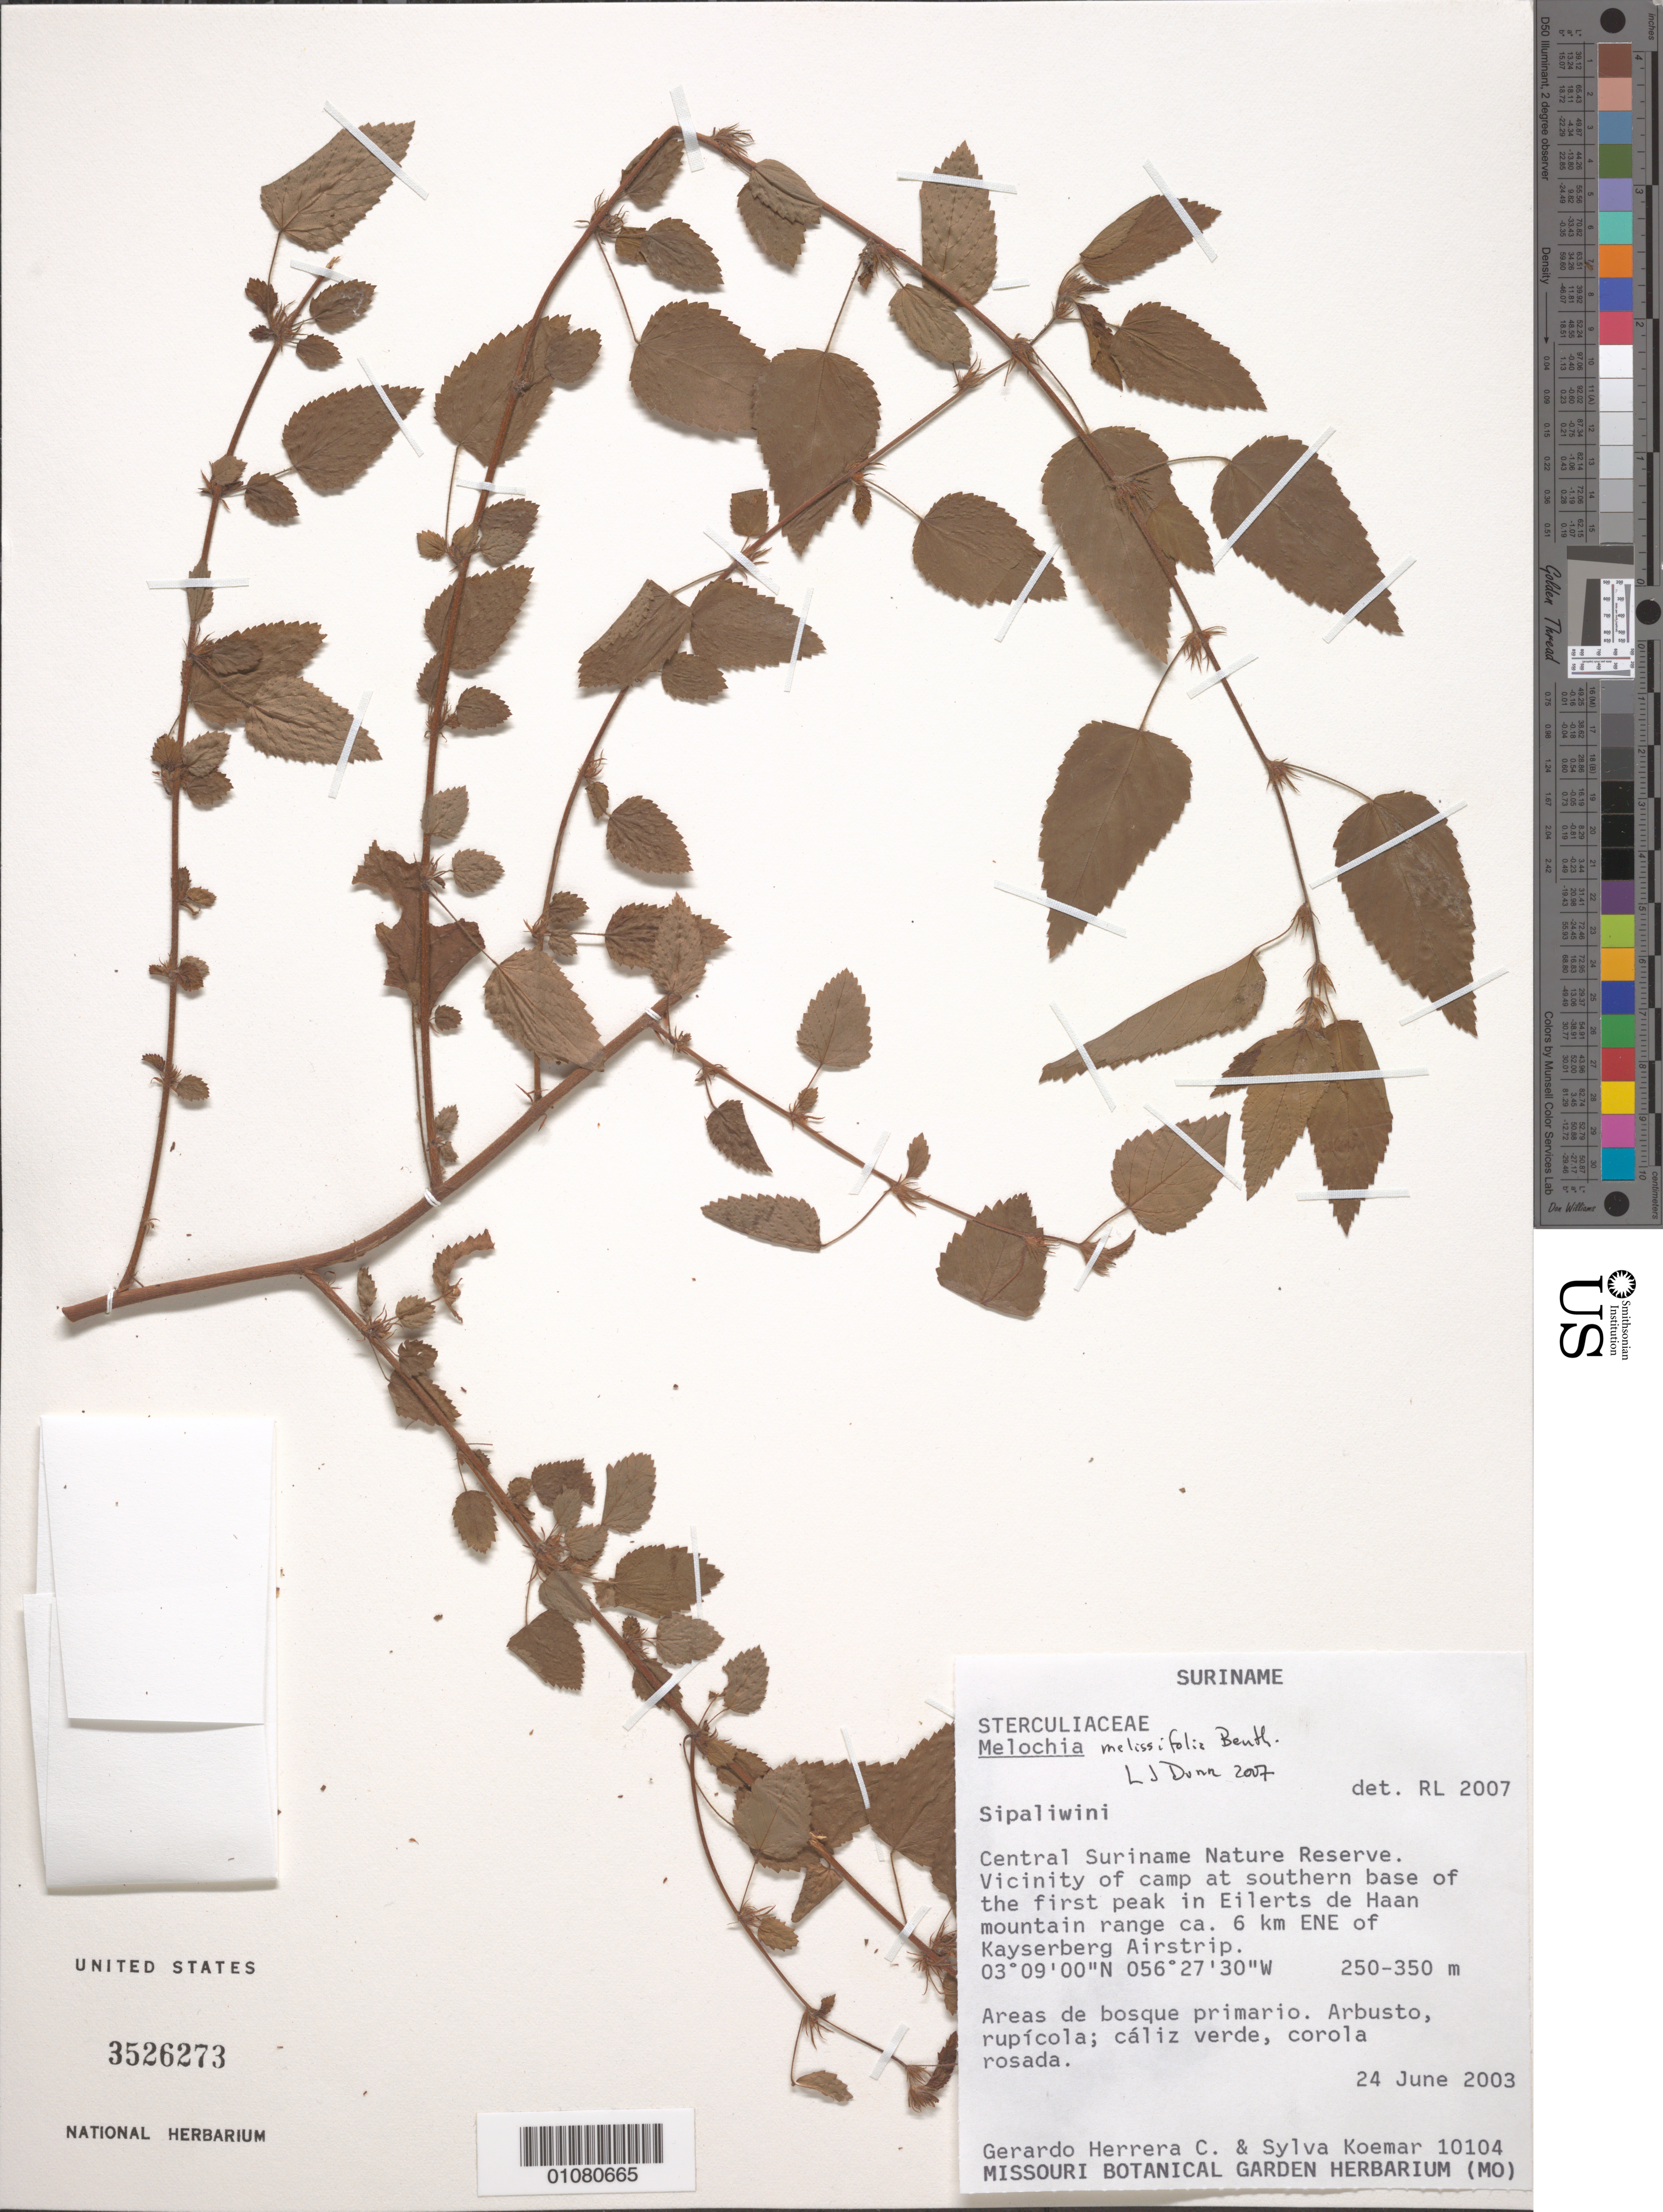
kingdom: Plantae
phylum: Tracheophyta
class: Magnoliopsida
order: Malvales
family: Malvaceae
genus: Melochia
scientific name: Melochia melissifolia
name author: Benth.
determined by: Dorr, L. J., (BOT), Smithsonian Institution - National Museum of Natural History (UNITED STATES)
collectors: G. Herrera Ch. & S. Koemar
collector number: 10104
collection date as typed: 24-Jun-03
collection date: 2003-06-24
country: Suriname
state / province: Sipaliwini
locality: Central Suriname Nature Reserve. Vicinity of camp at southern base of the first peak in Eilerrts de Haan mountain range ca. 6 km ENE of Kayserberg Airstrip.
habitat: Areas de bosque primario.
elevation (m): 250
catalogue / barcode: US 3252673